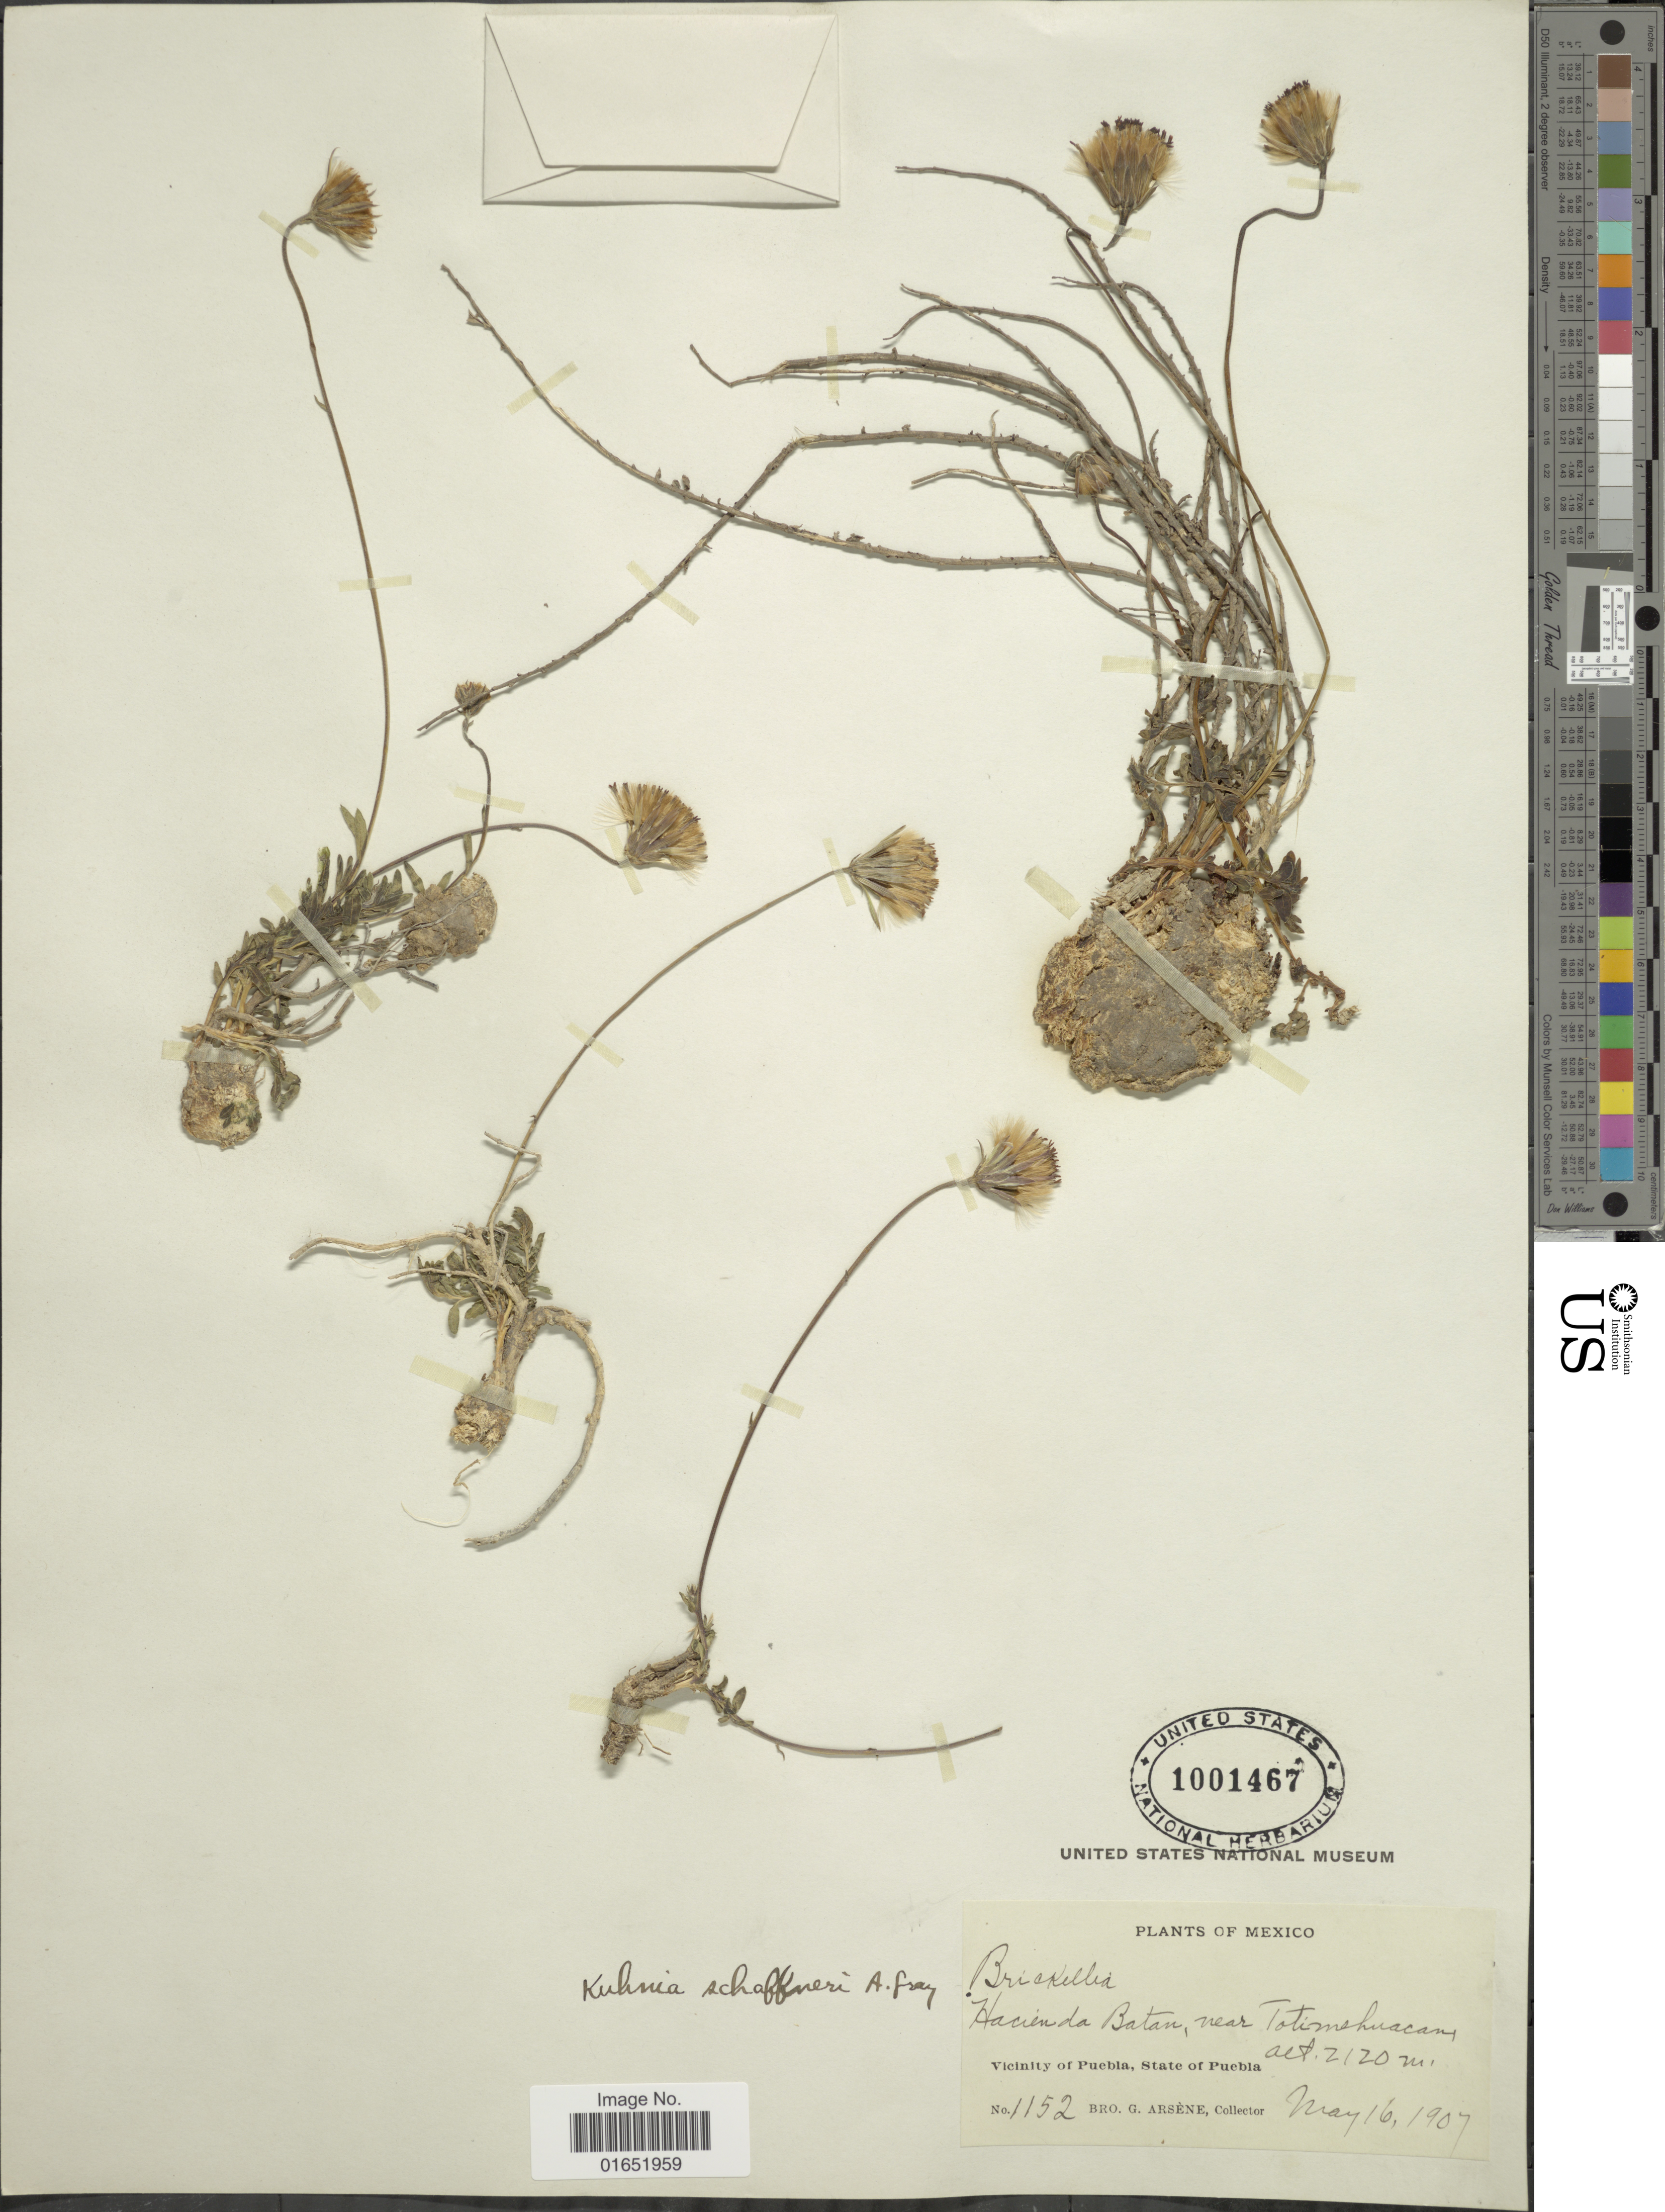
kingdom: Plantae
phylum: Tracheophyta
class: Magnoliopsida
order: Asterales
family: Asteraceae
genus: Brickellia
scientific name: Brickellia microphylla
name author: (Nutt.) A. Gray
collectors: Bro. G. Arsène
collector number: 1152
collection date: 1907-05-16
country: Mexico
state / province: Puebla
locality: Hacienda batan, near Totimehuacan, Vicinity of Puebla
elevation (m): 2120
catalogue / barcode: US 1001467